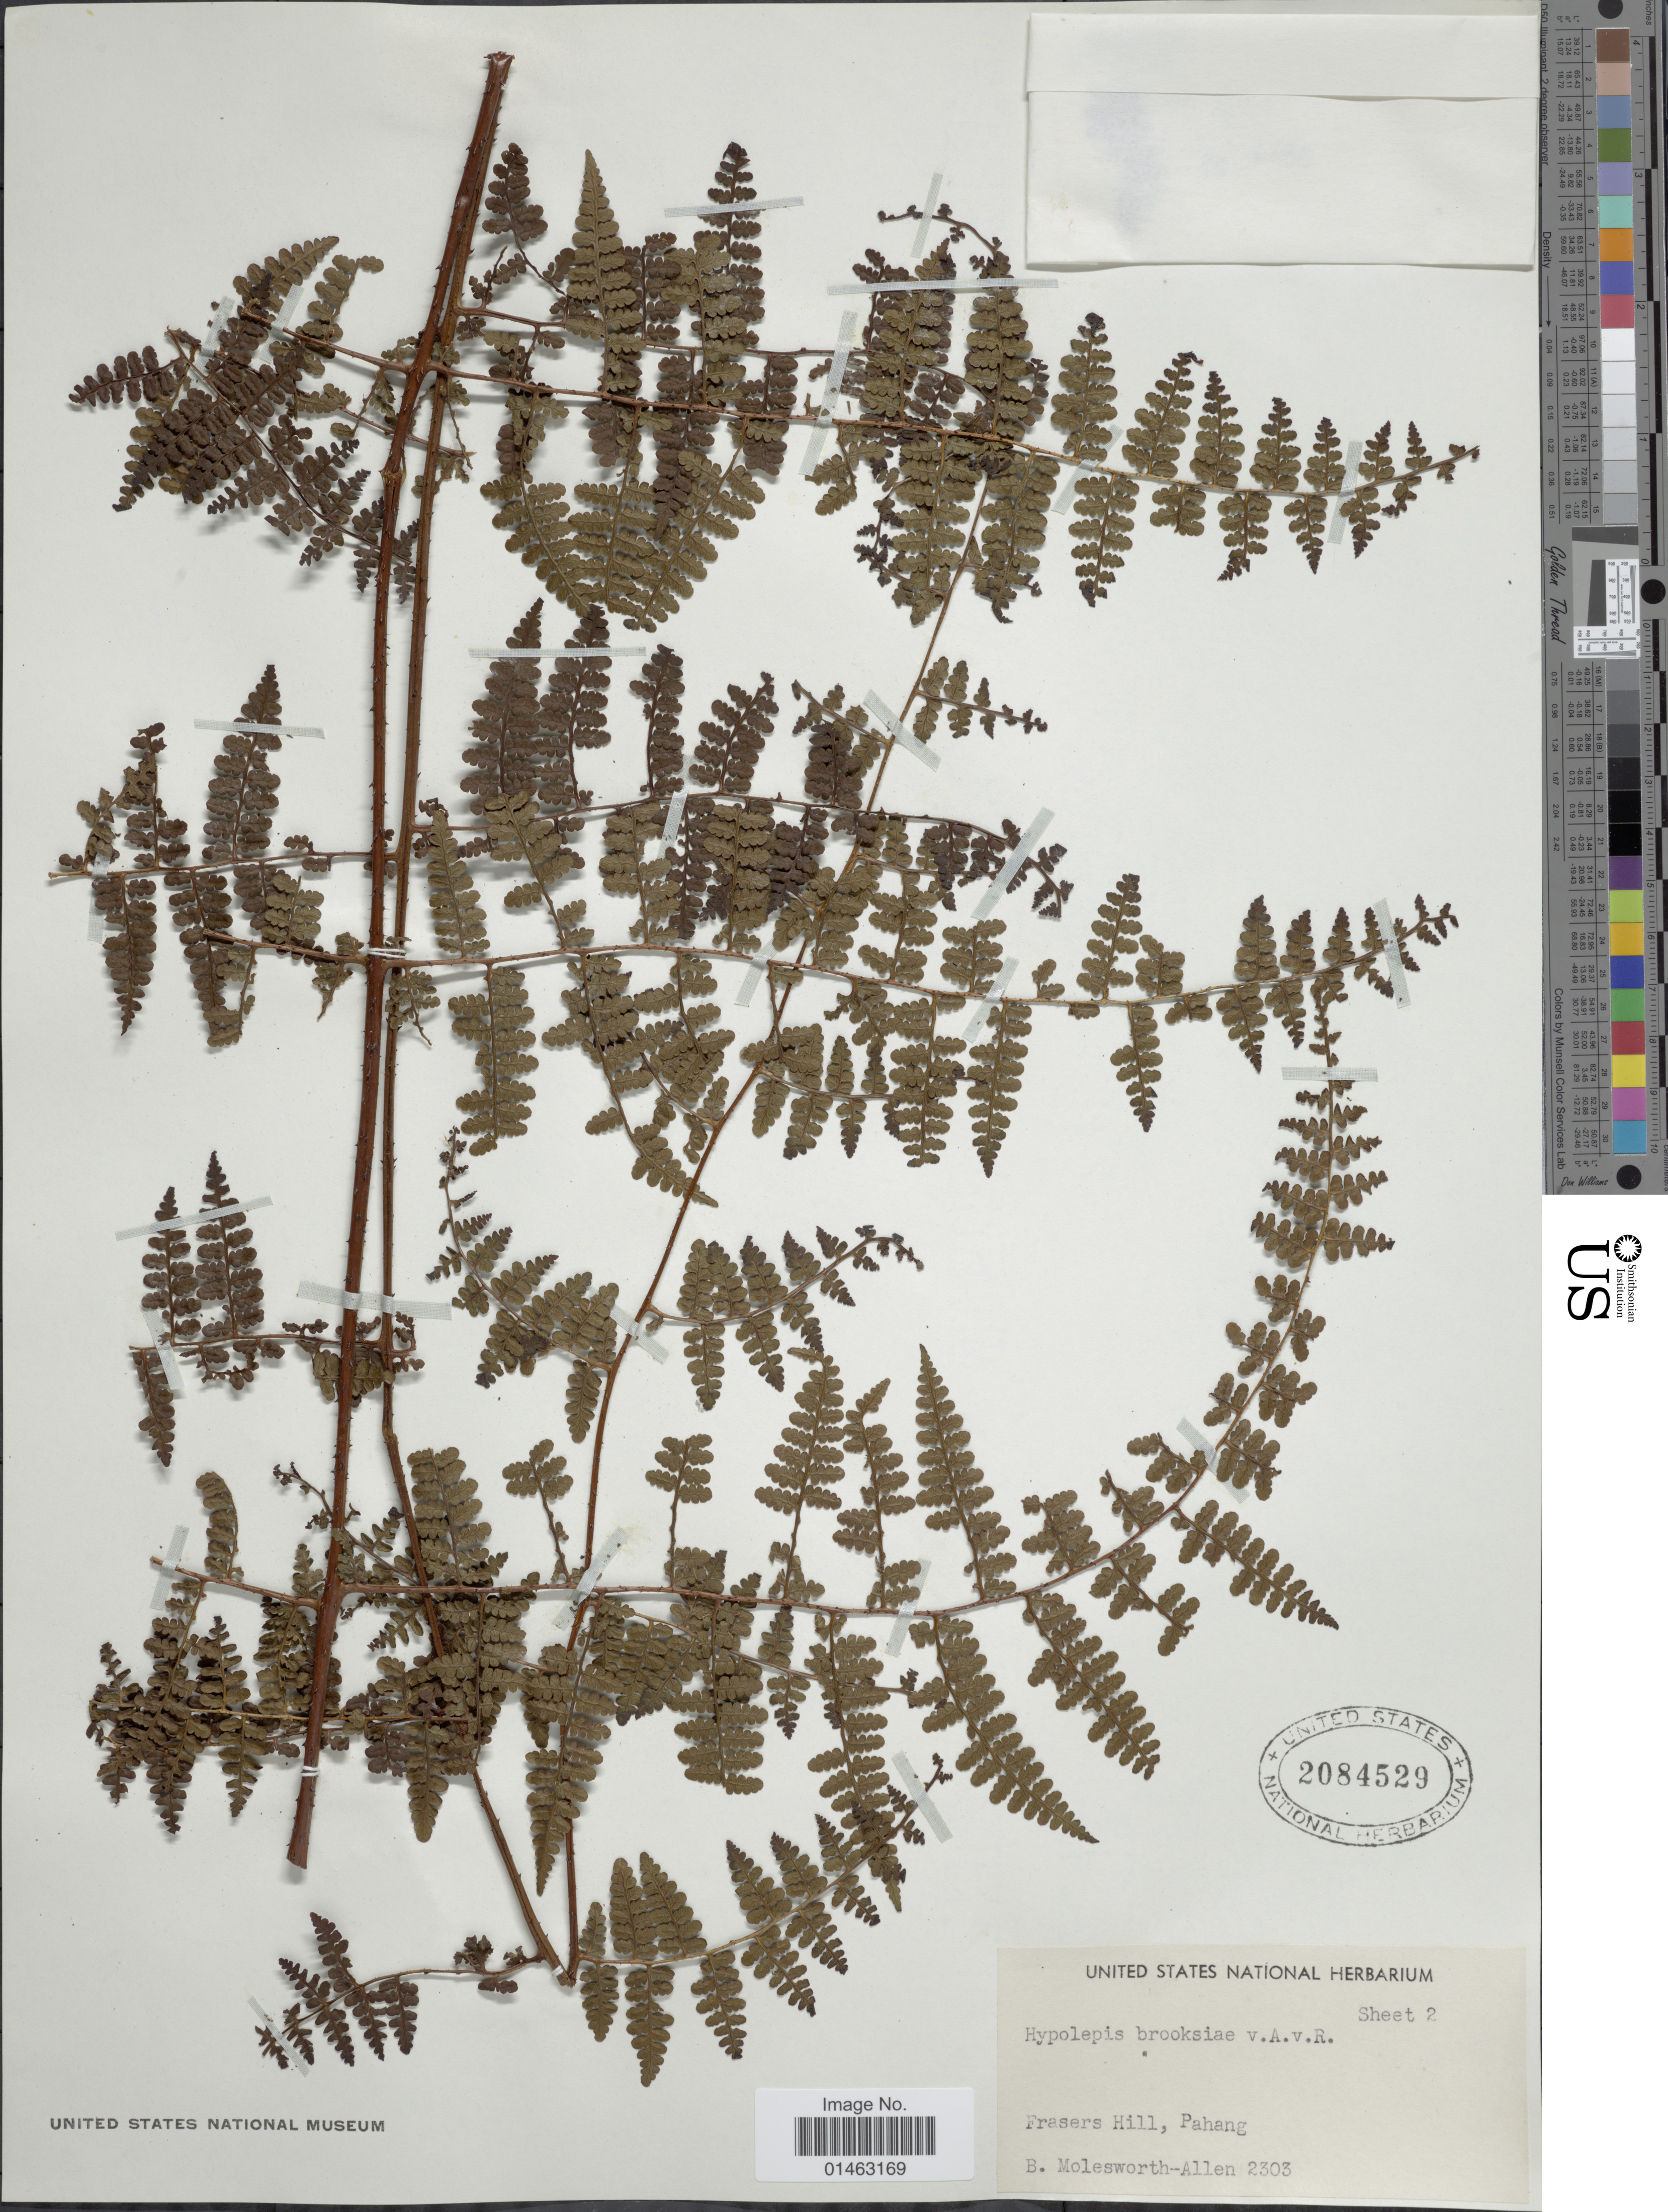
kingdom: Plantae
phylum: Tracheophyta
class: Polypodiopsida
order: Polypodiales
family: Dennstaedtiaceae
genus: Hypolepis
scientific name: Hypolepis brooksiae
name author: Alderw.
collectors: B. E. G. Molesworth-Allen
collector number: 2303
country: Malaysia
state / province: Pahang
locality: Frasers Hill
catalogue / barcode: US 2084529